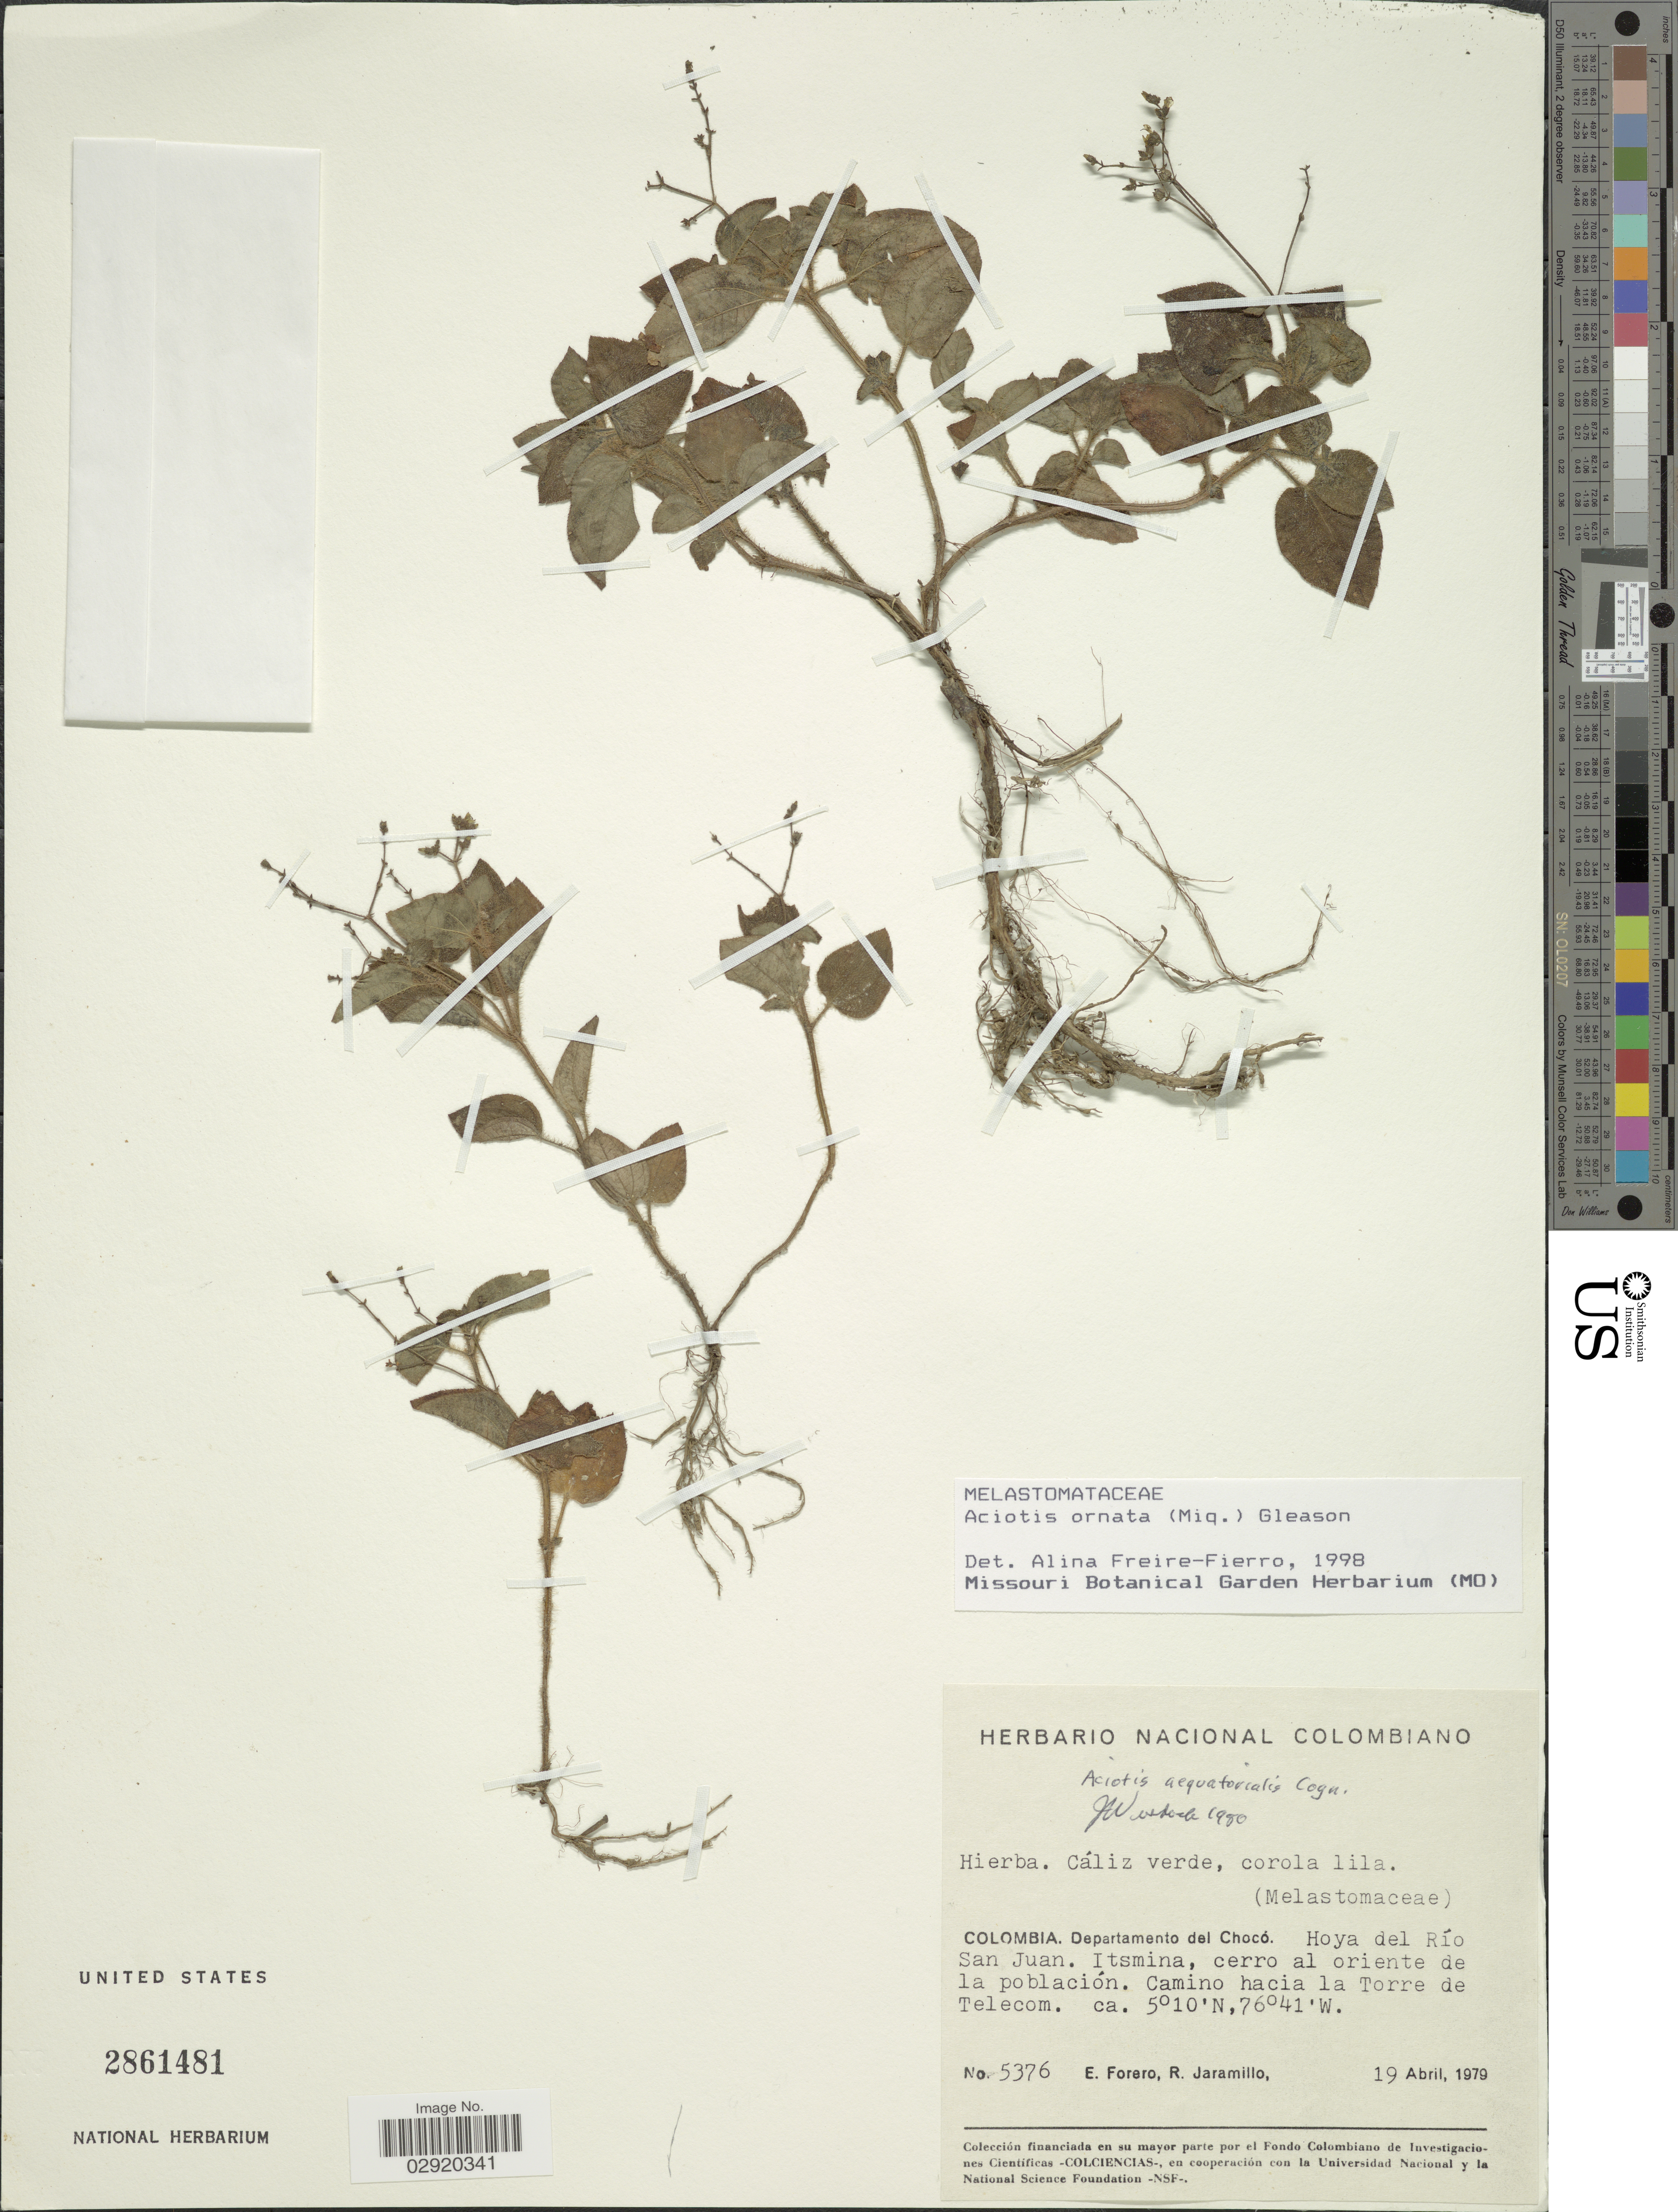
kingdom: Plantae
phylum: Tracheophyta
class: Magnoliopsida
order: Myrtales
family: Melastomataceae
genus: Aciotis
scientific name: Aciotis ornata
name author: (Miq.) Gleason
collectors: E. Forero & R. Jaramillo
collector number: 5376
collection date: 1979-04-19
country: Colombia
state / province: Chocó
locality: Departamento del Chocó. Hoya del Río San Juan. Itsmina, cerro al oriente de la población. Camino hacia la Torre de Telecom.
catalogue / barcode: US 2861481